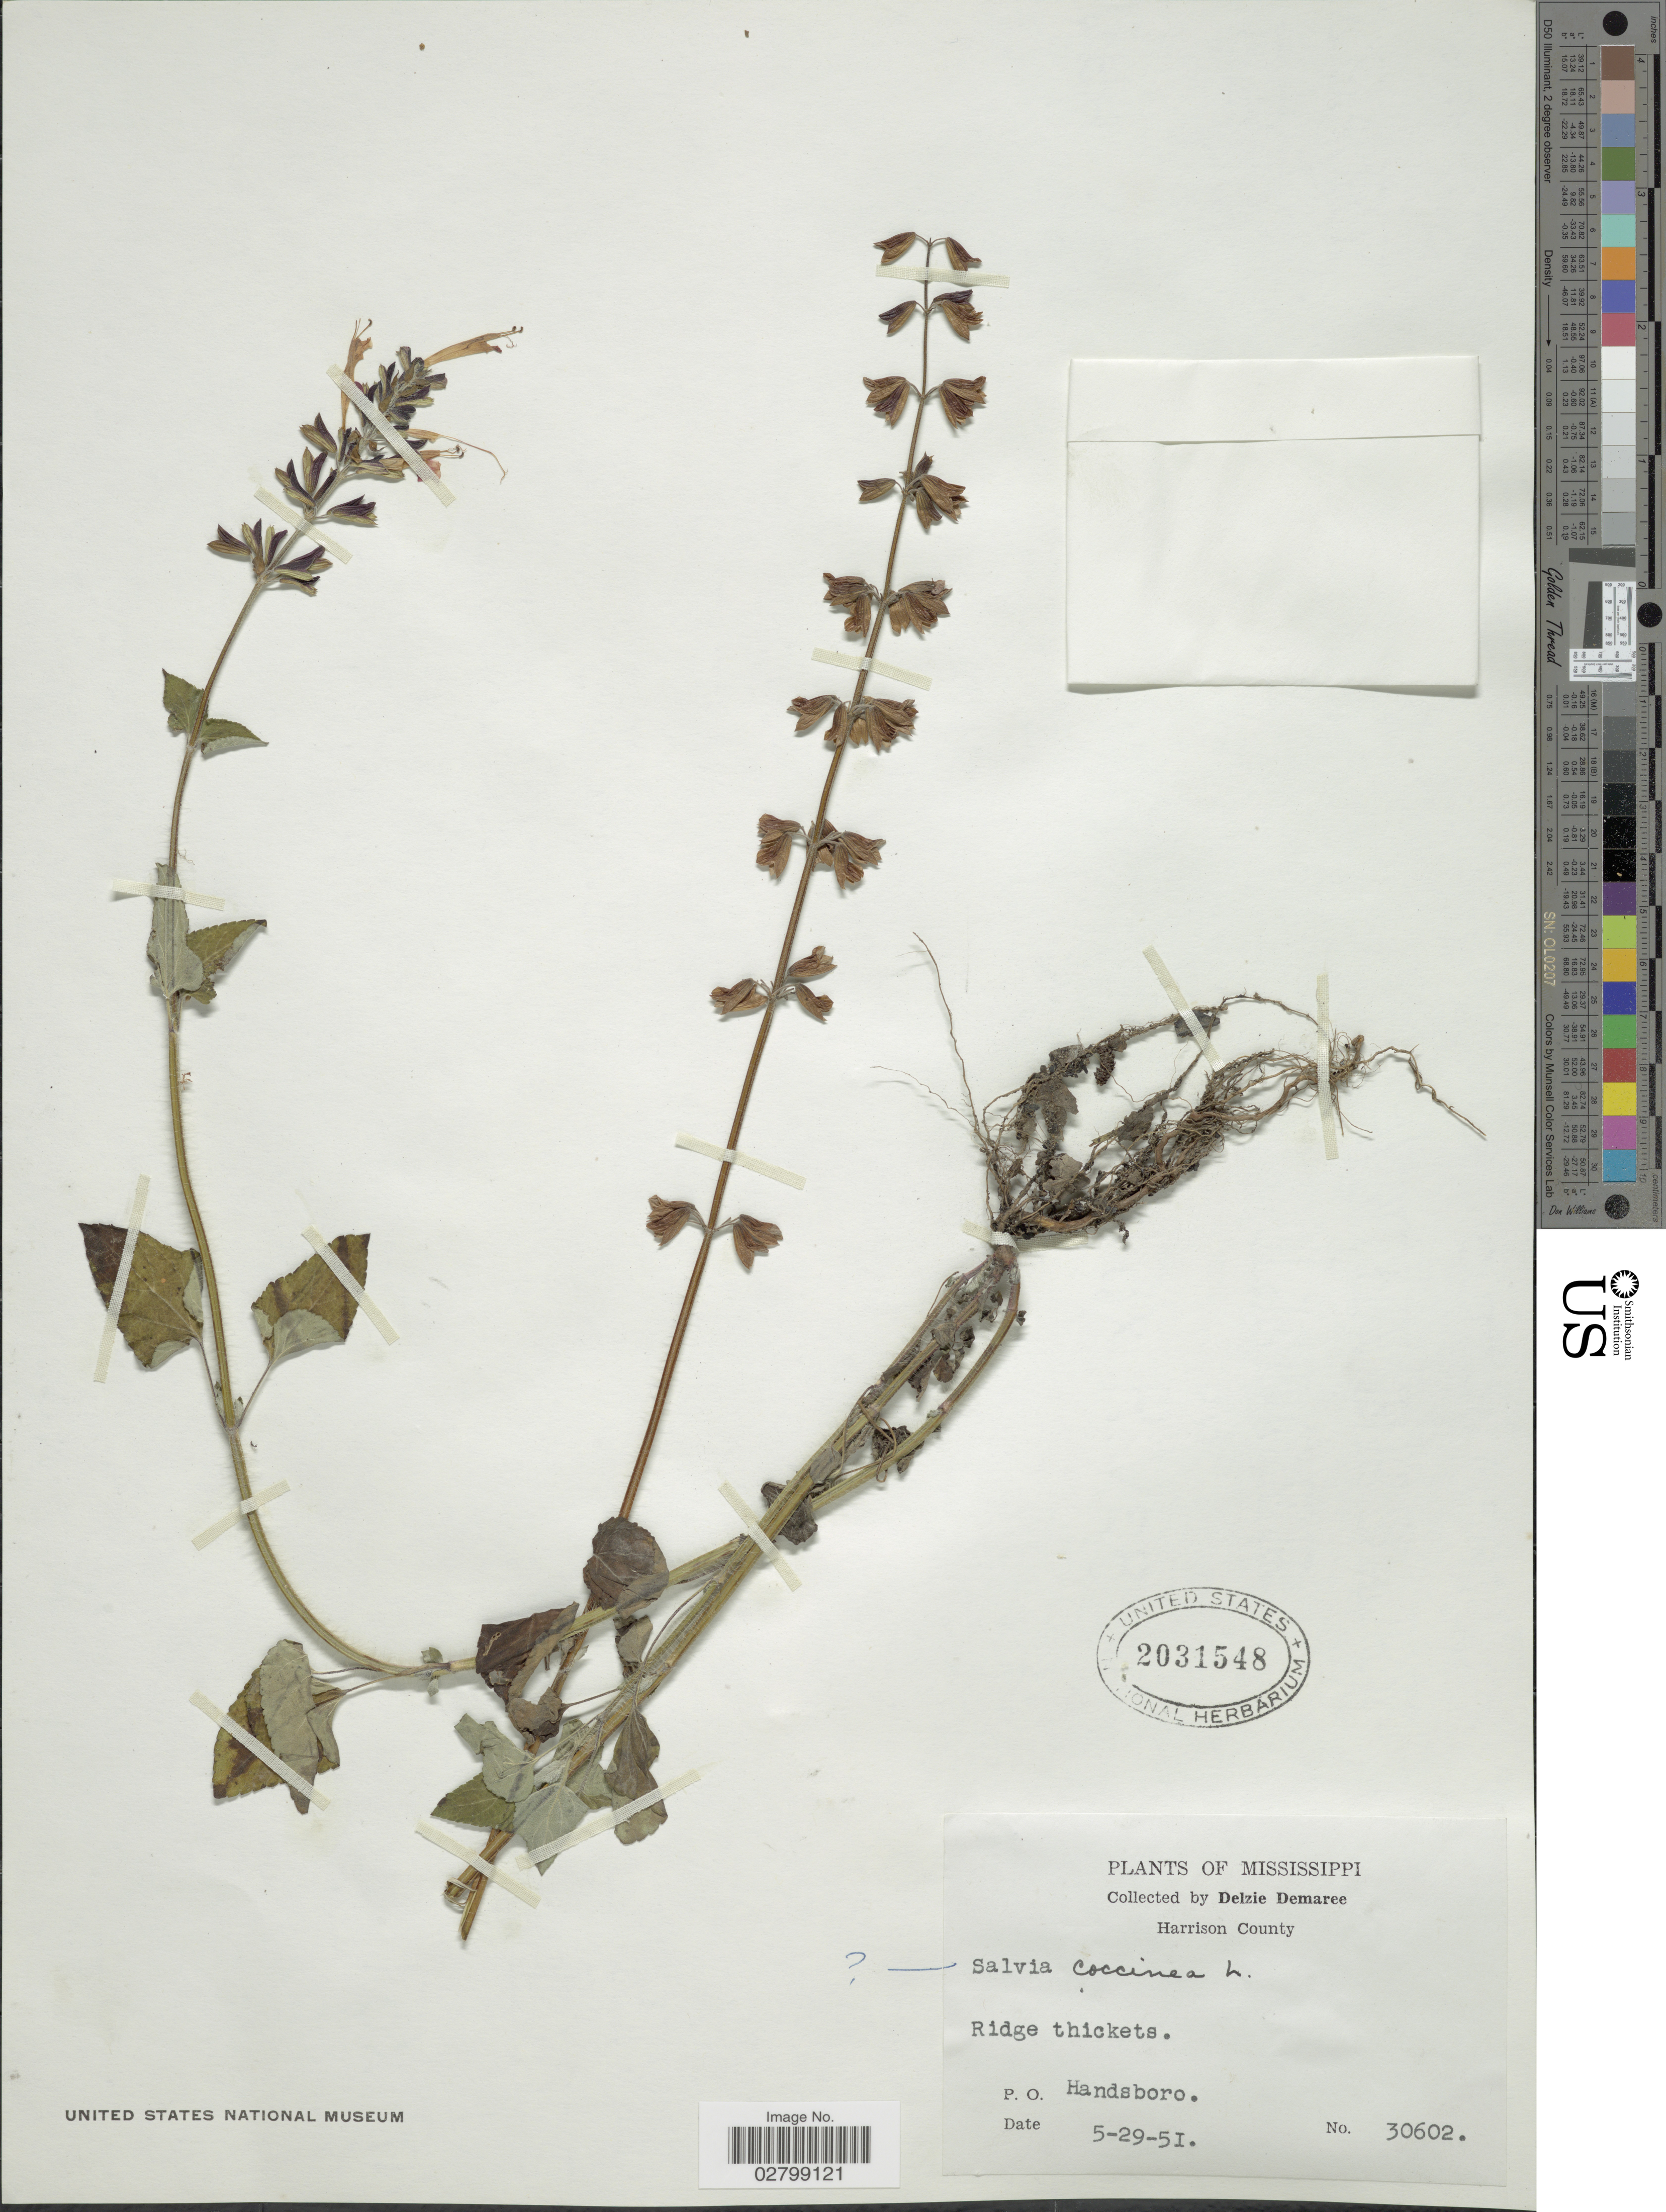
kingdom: Plantae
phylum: Tracheophyta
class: Magnoliopsida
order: Lamiales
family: Lamiaceae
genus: Salvia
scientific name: Salvia coccinea 'Naples Lavender'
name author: L. f. ex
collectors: D. Demaree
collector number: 30602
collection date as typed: Transcribed d/m/y: 29/5/51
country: United States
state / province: Mississippi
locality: Harrison County. P.O. Handsboro.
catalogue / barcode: US 2031548